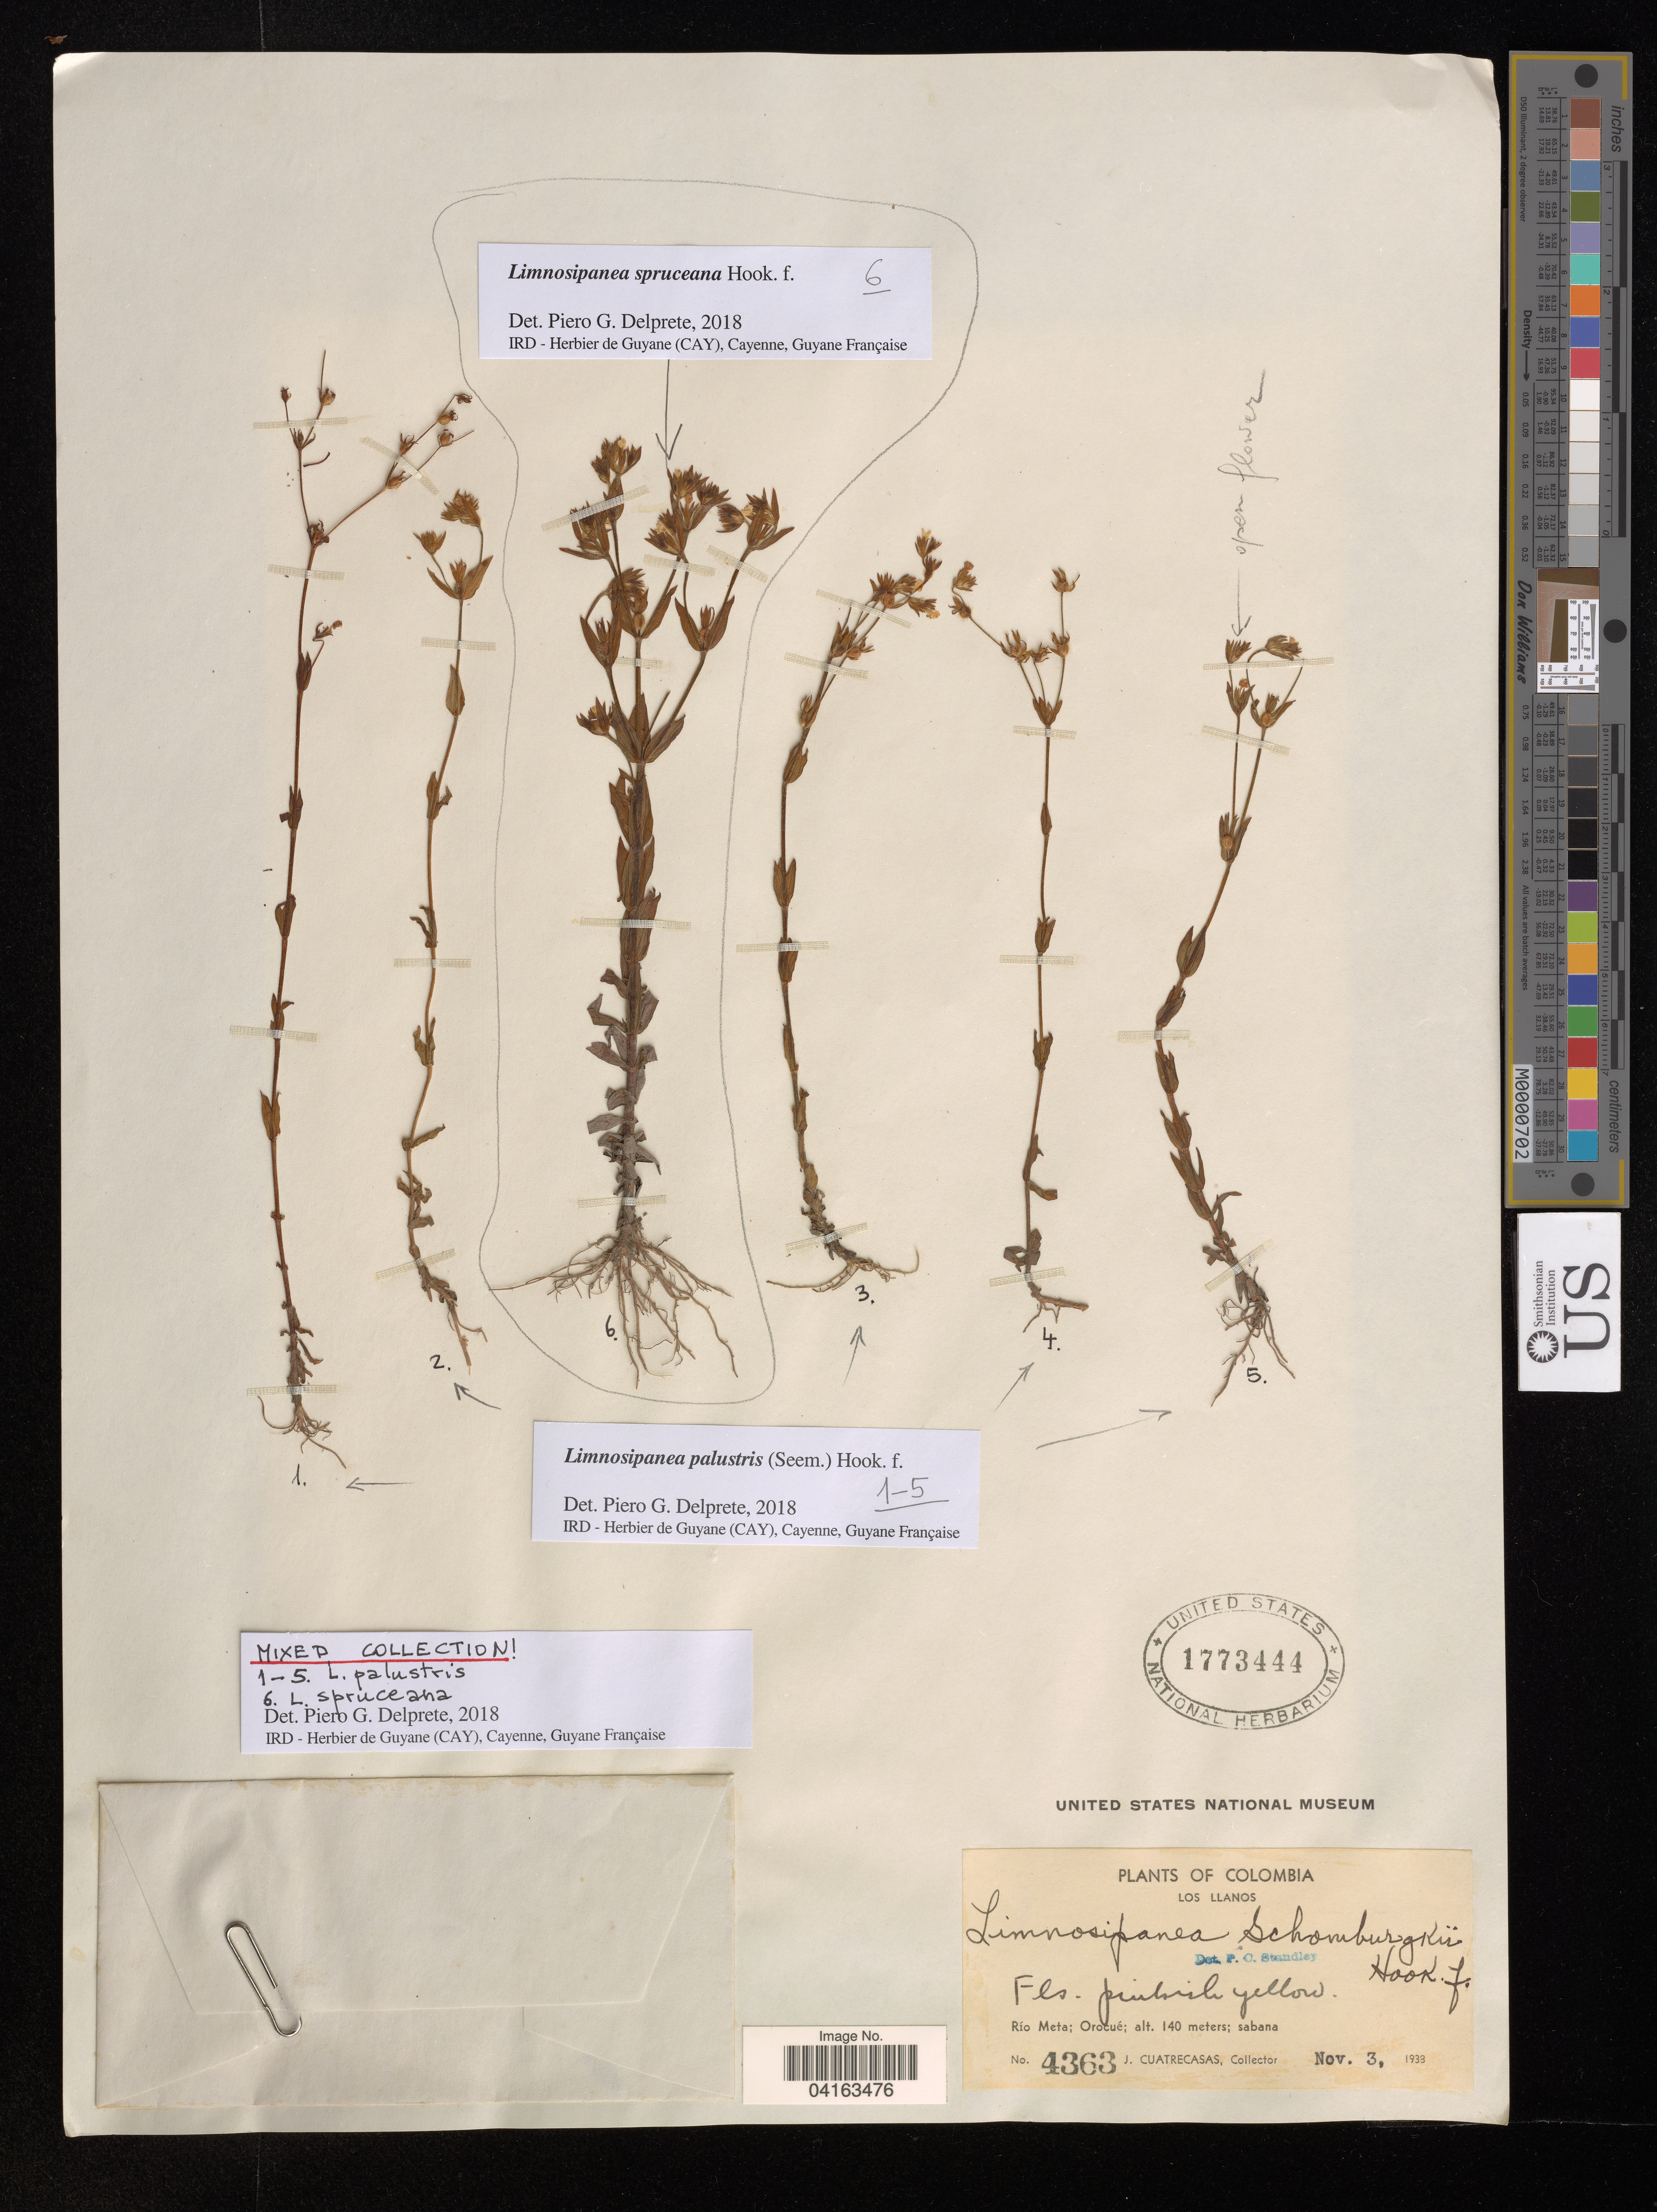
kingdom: Plantae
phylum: Tracheophyta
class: Magnoliopsida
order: Gentianales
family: Rubiaceae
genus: Limnosipanea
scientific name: Limnosipanea palustris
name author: (Seem.) Hook. f.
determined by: Delprete, P. G., Herb. de Guyane Cay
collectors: J. Cuatrecasas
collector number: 4363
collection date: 1933-11-03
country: Colombia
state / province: Los Llanos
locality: Río Meta, Orocué.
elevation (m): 140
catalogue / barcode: US 1773444